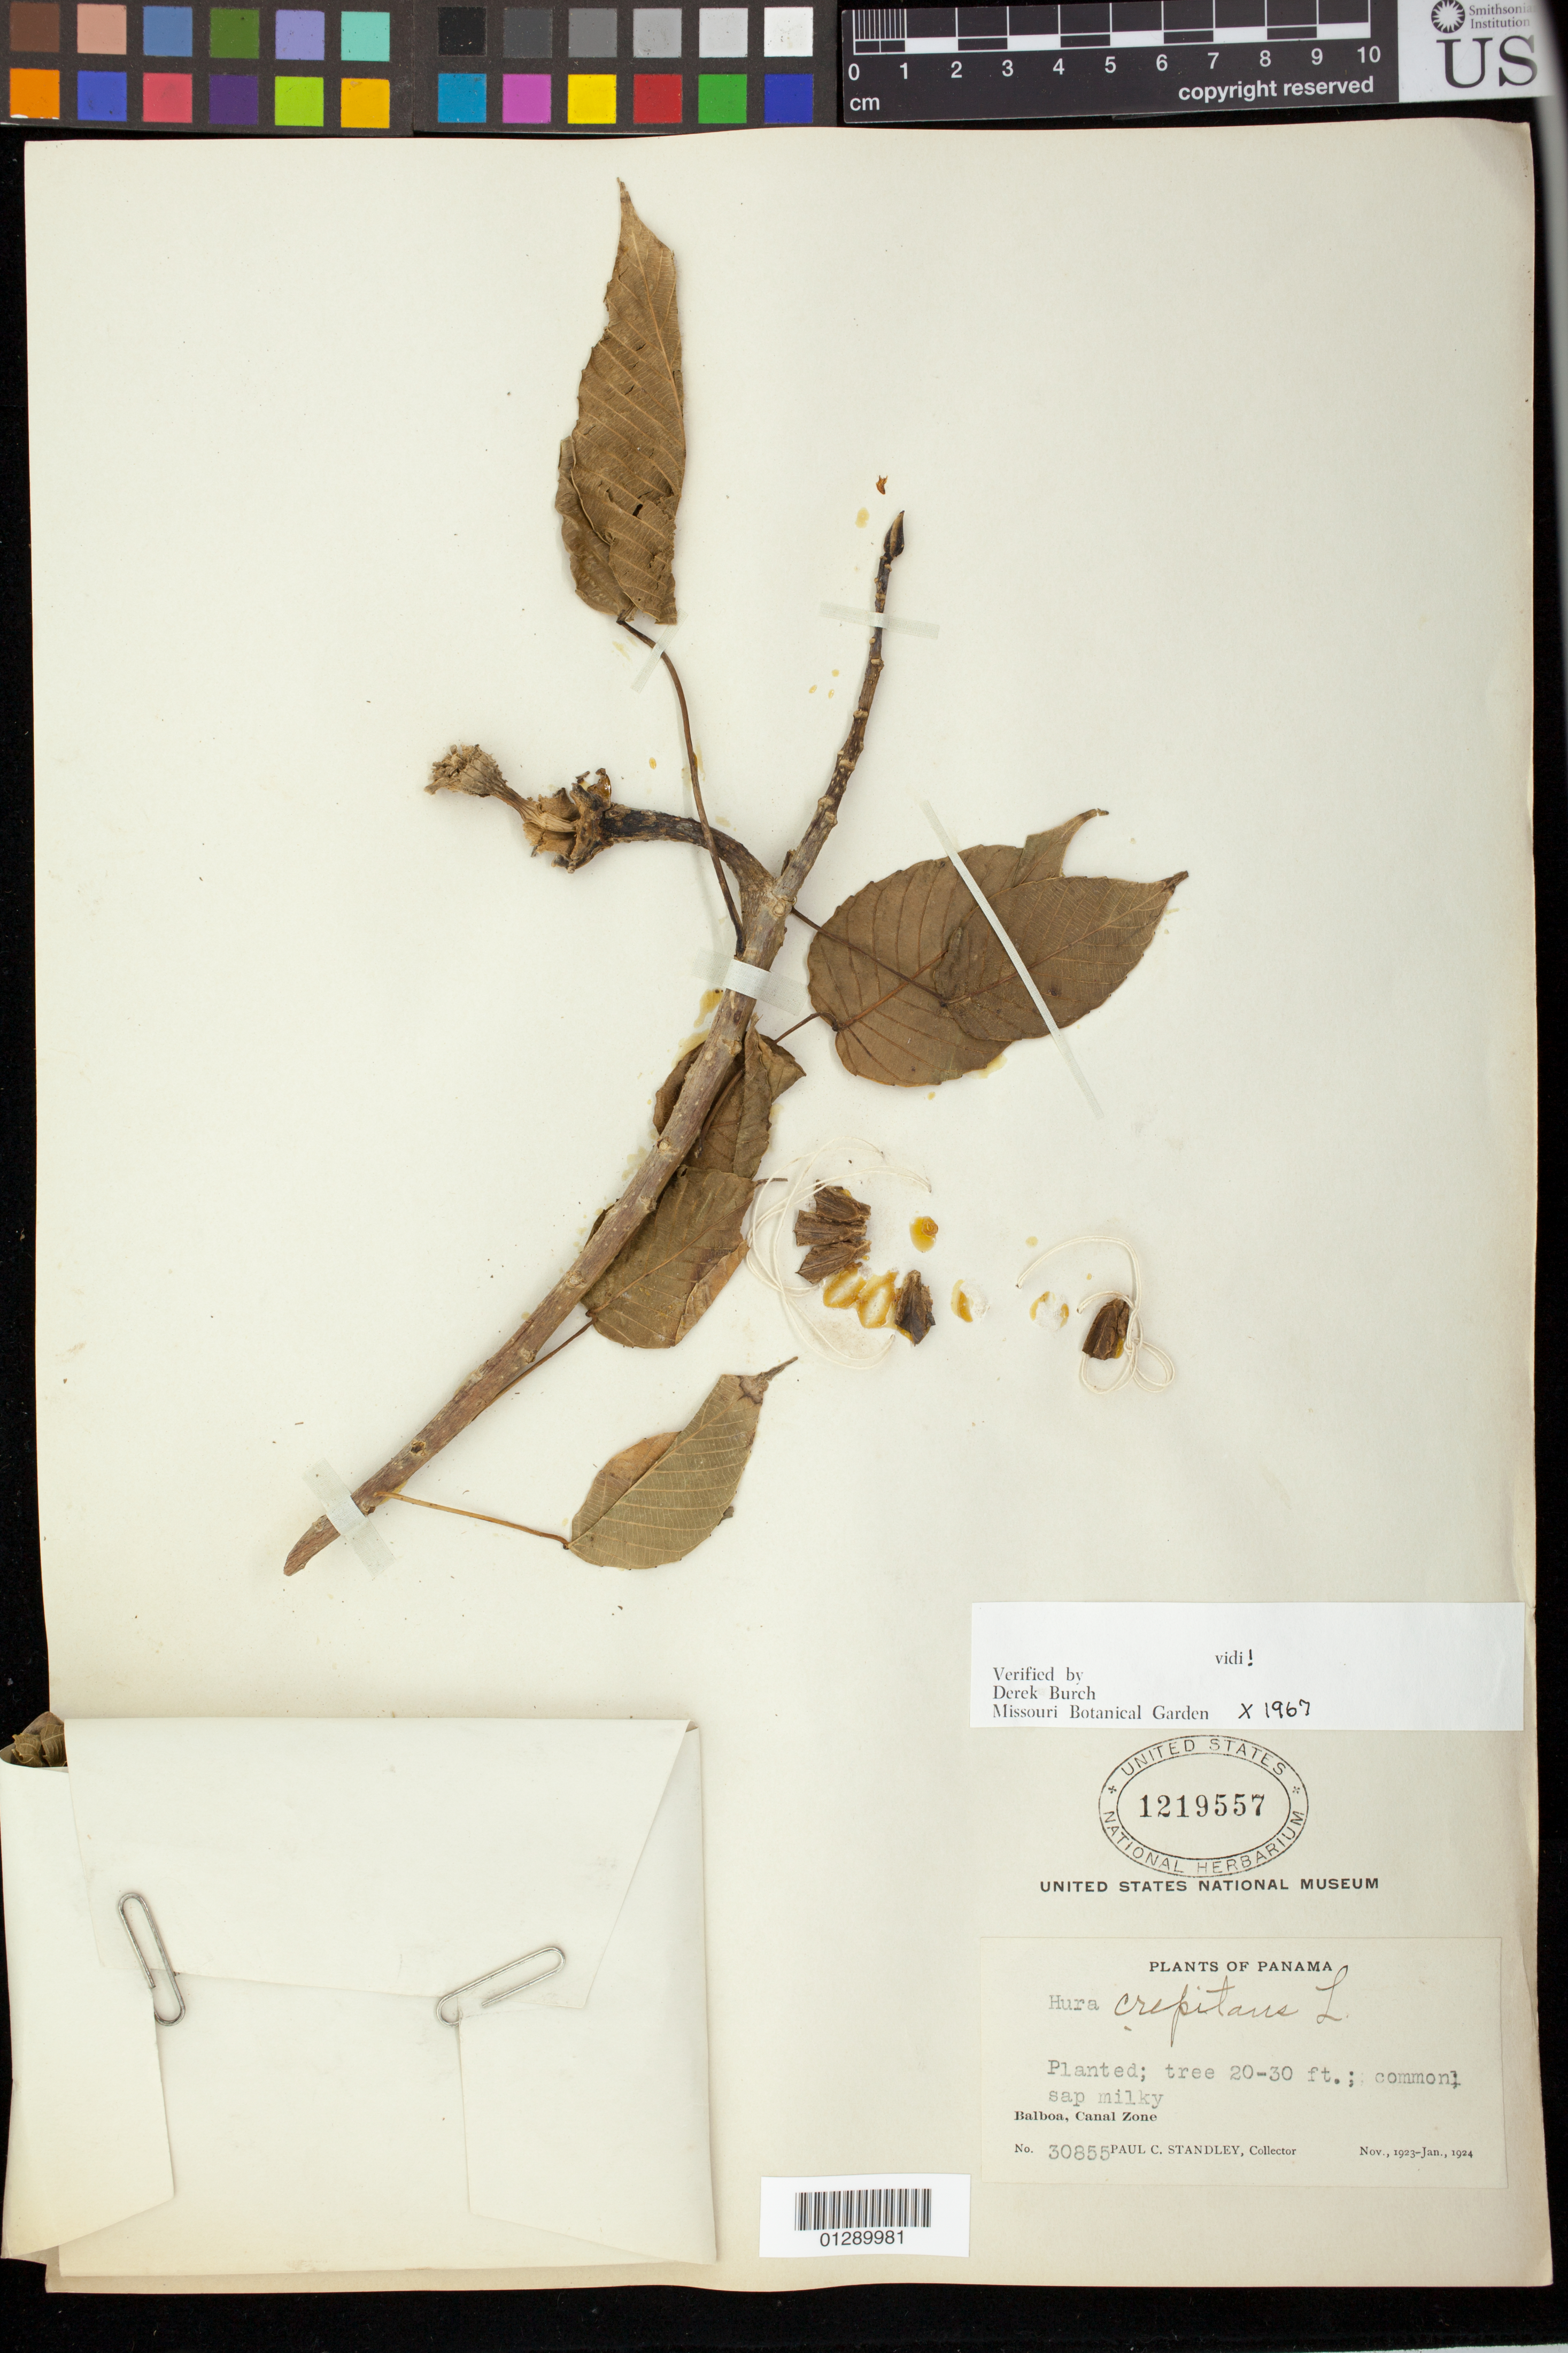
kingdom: Plantae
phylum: Tracheophyta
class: Magnoliopsida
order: Malpighiales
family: Euphorbiaceae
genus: Hura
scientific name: Hura crepitans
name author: L.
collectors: P. C. Standley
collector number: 30855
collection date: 1923-11/1924-01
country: Panama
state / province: Panamá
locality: Balboa, Canal Zone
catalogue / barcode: US 1219557